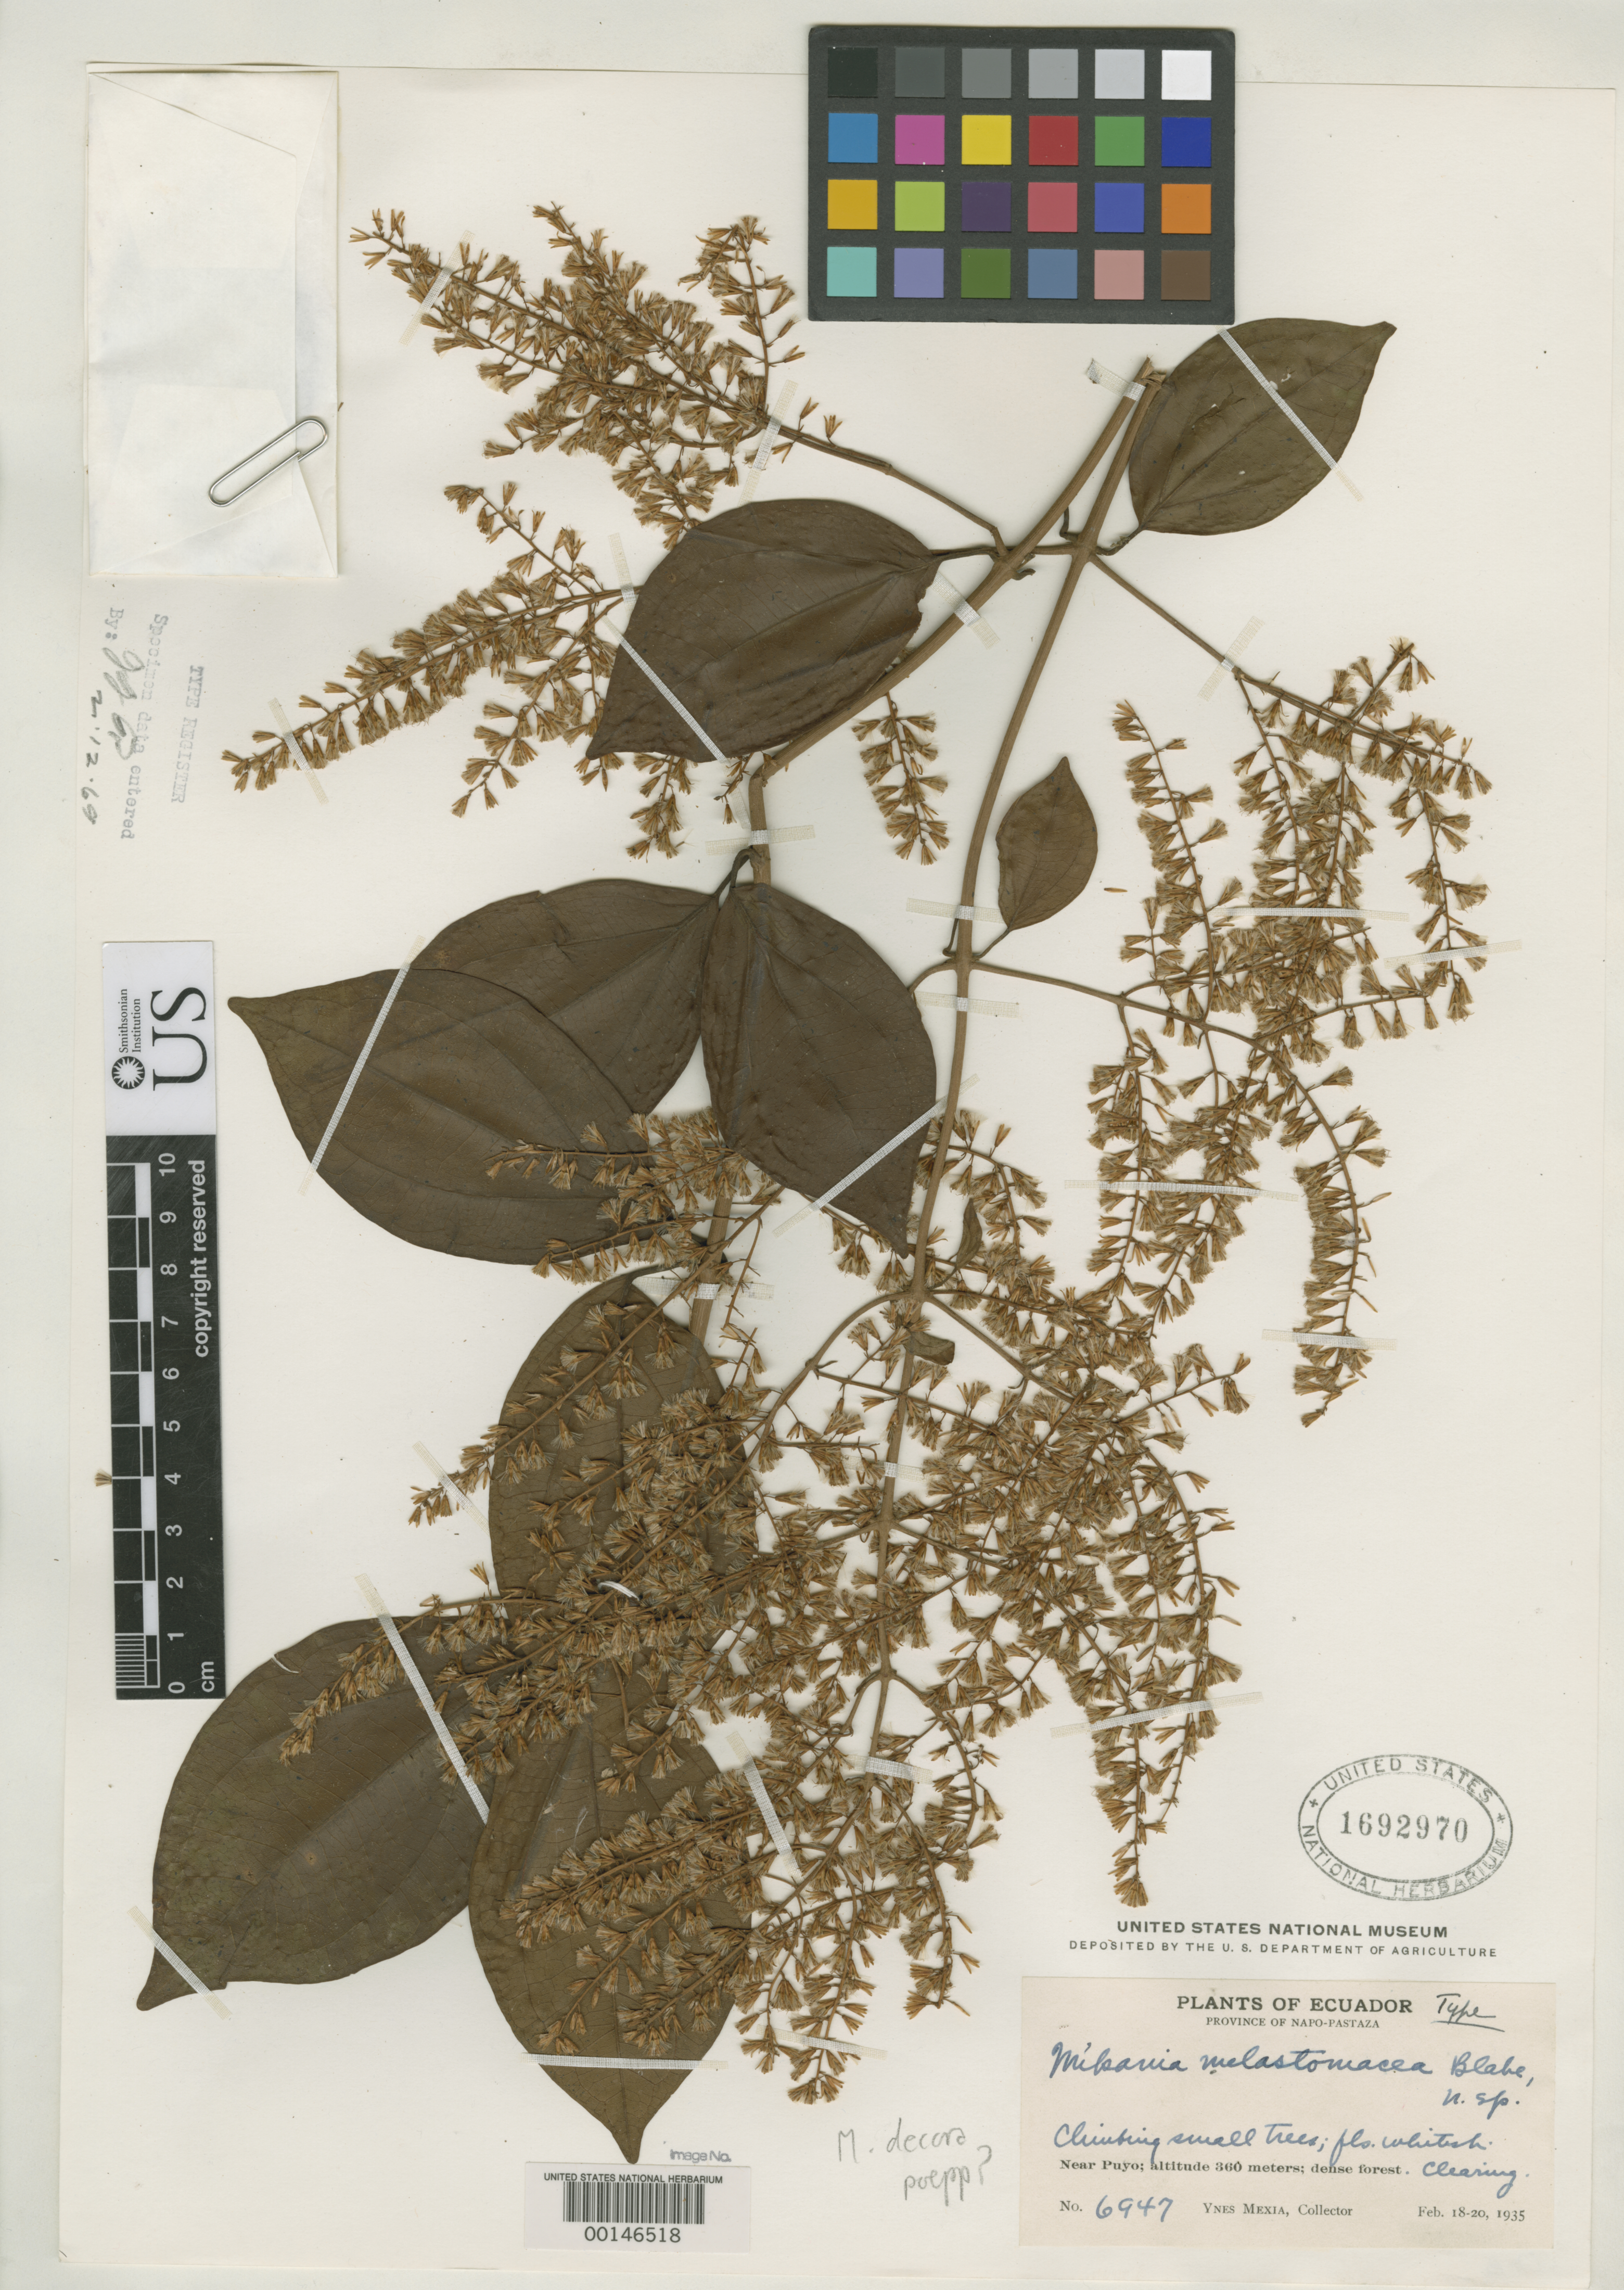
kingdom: Plantae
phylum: Tracheophyta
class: Magnoliopsida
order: Asterales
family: Asteraceae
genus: Mikania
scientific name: Mikania melastomacea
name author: S.F. Blake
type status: Holotype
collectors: Y. Mexia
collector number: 6947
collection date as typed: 18 Feb 1935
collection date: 1935-02-18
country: Ecuador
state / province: Pastaza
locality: Near Puyo.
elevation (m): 400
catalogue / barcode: US 1692970